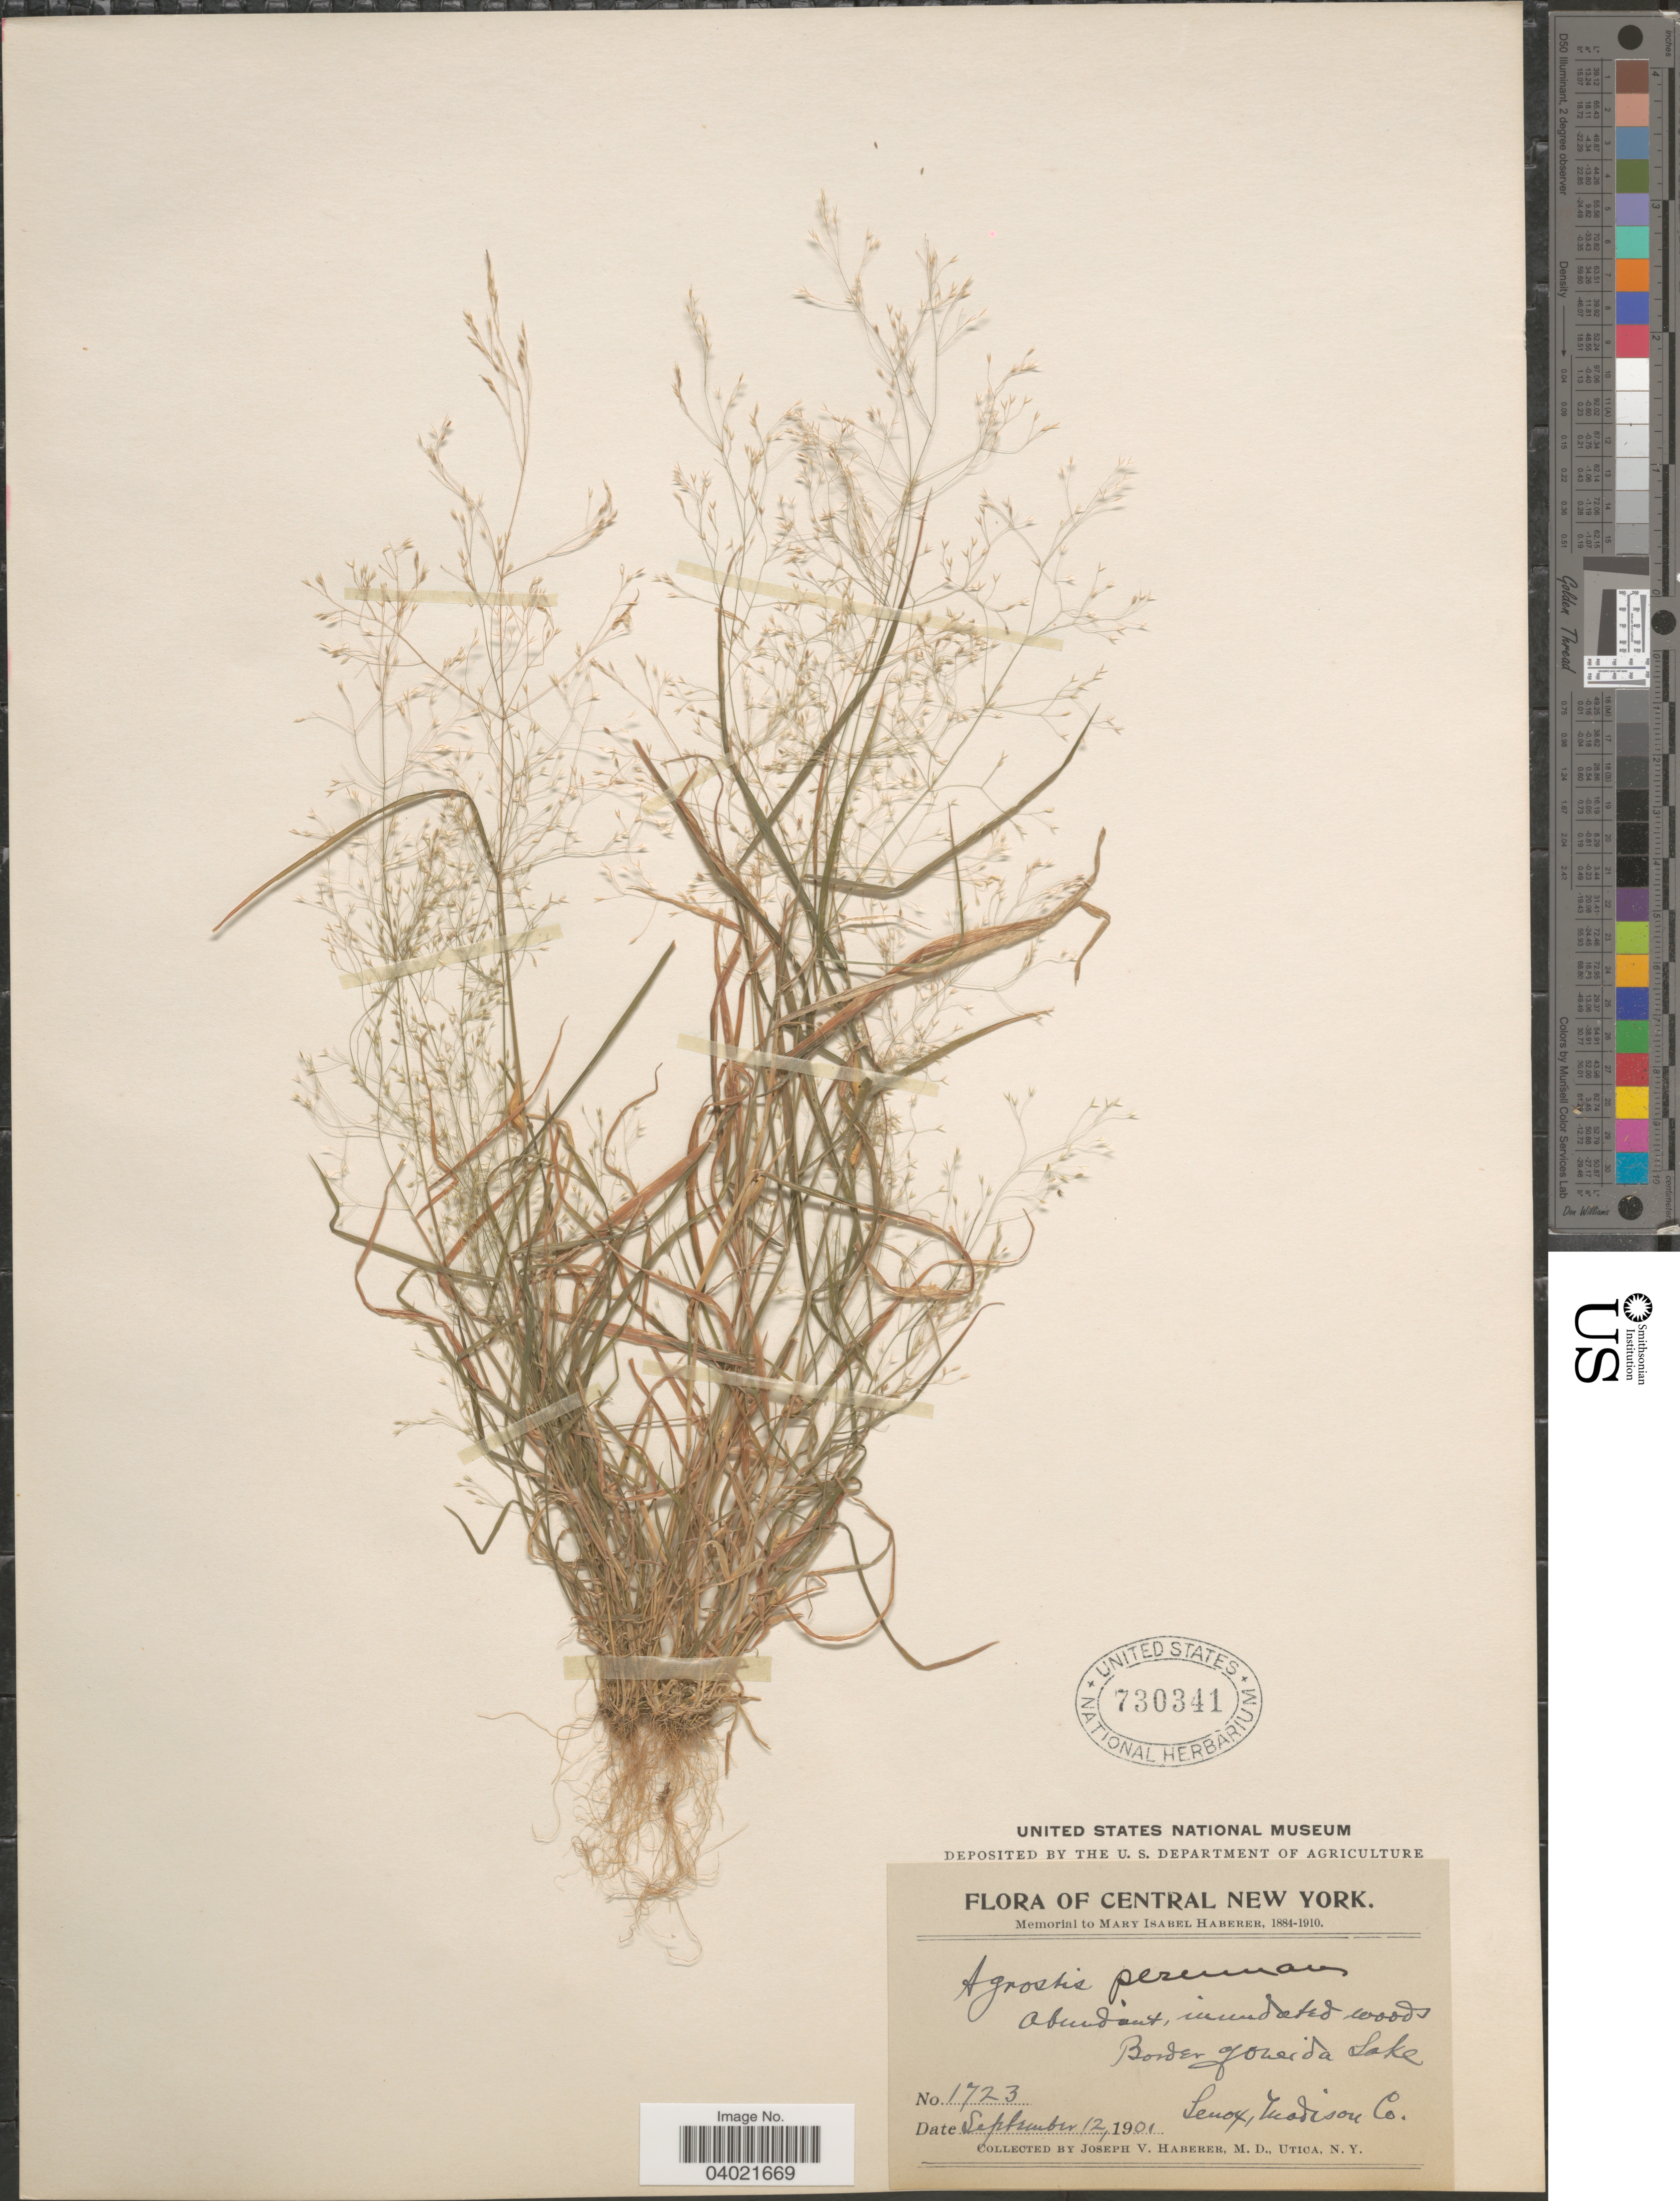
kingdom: Plantae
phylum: Tracheophyta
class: Liliopsida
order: Poales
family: Poaceae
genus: Agrostis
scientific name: Agrostis perennans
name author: (Walter) Tuck.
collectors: J. V. Haberer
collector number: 1723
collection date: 1901-09-12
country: United States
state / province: New York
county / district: Oneida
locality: Central New York. Border of Oneida Lake. Lenox, Madison Co.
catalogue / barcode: US 730341